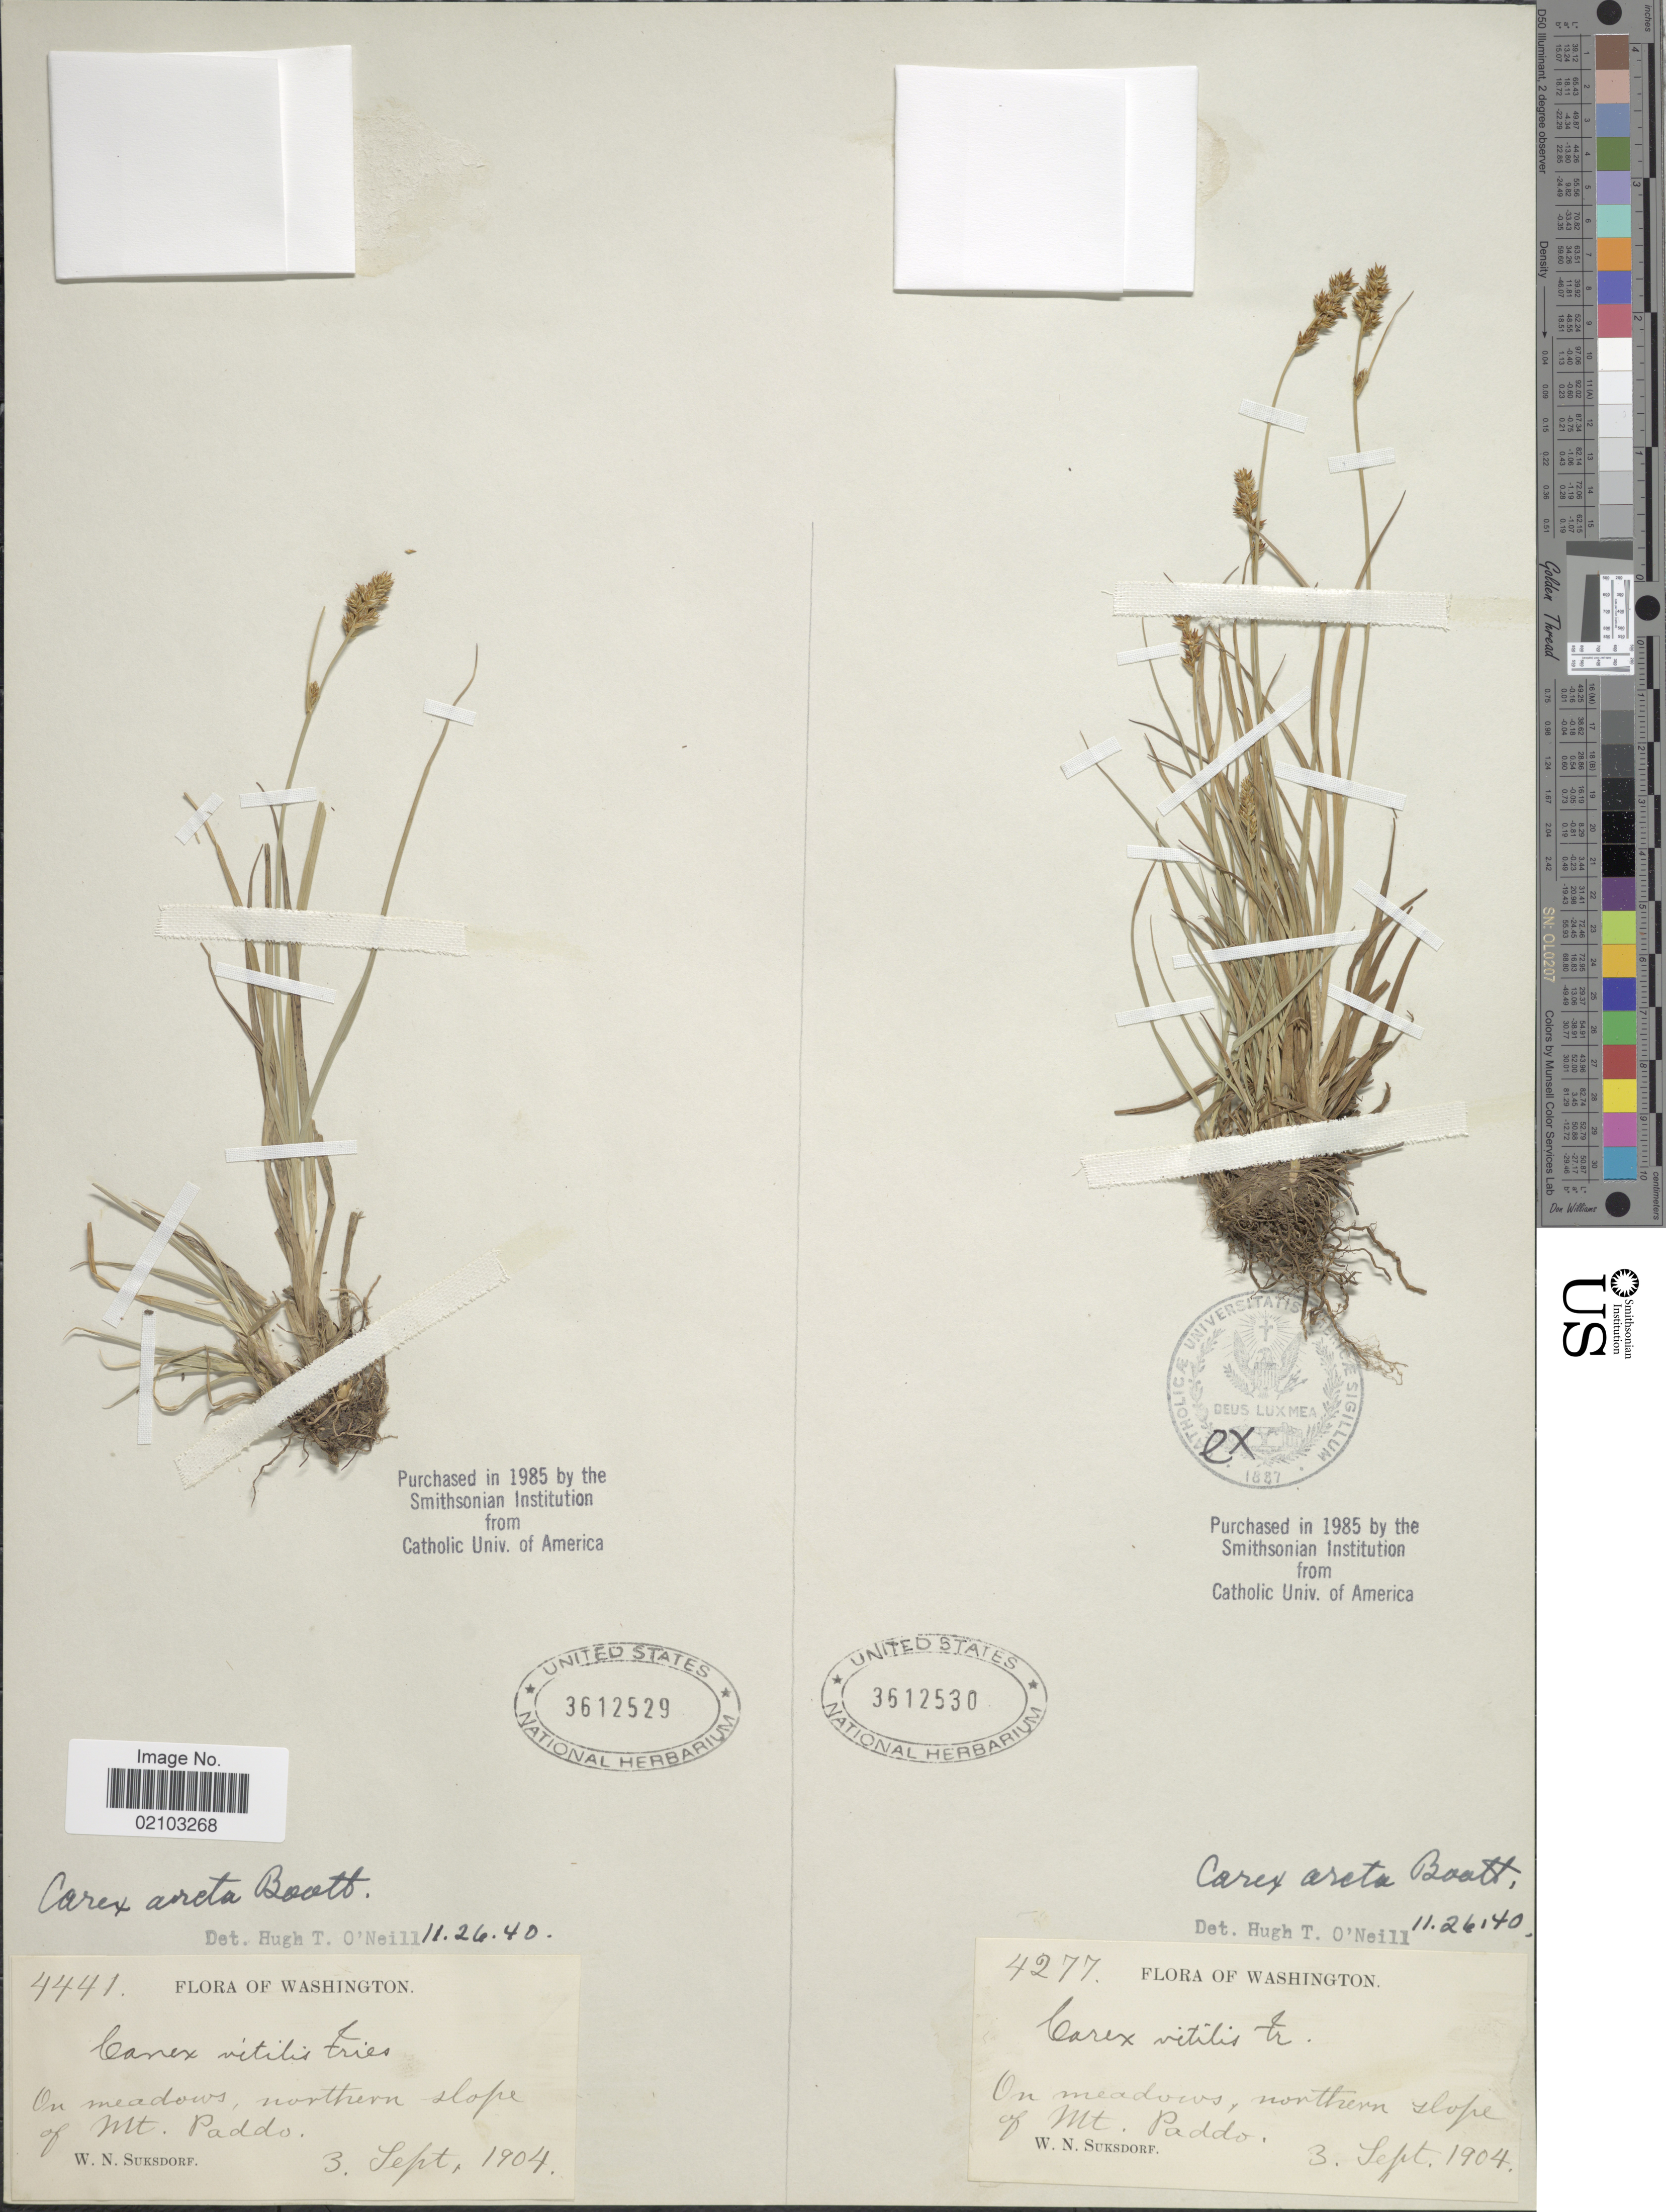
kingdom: Plantae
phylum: Tracheophyta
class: Liliopsida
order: Poales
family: Cyperaceae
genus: Carex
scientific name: Carex arcta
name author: Boott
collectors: W. N. Suksdorf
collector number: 4441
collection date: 1904-09-03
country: United States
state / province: Washington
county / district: Skamania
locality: On meadows, northern slope of Mt. Paddo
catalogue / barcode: US 3612529